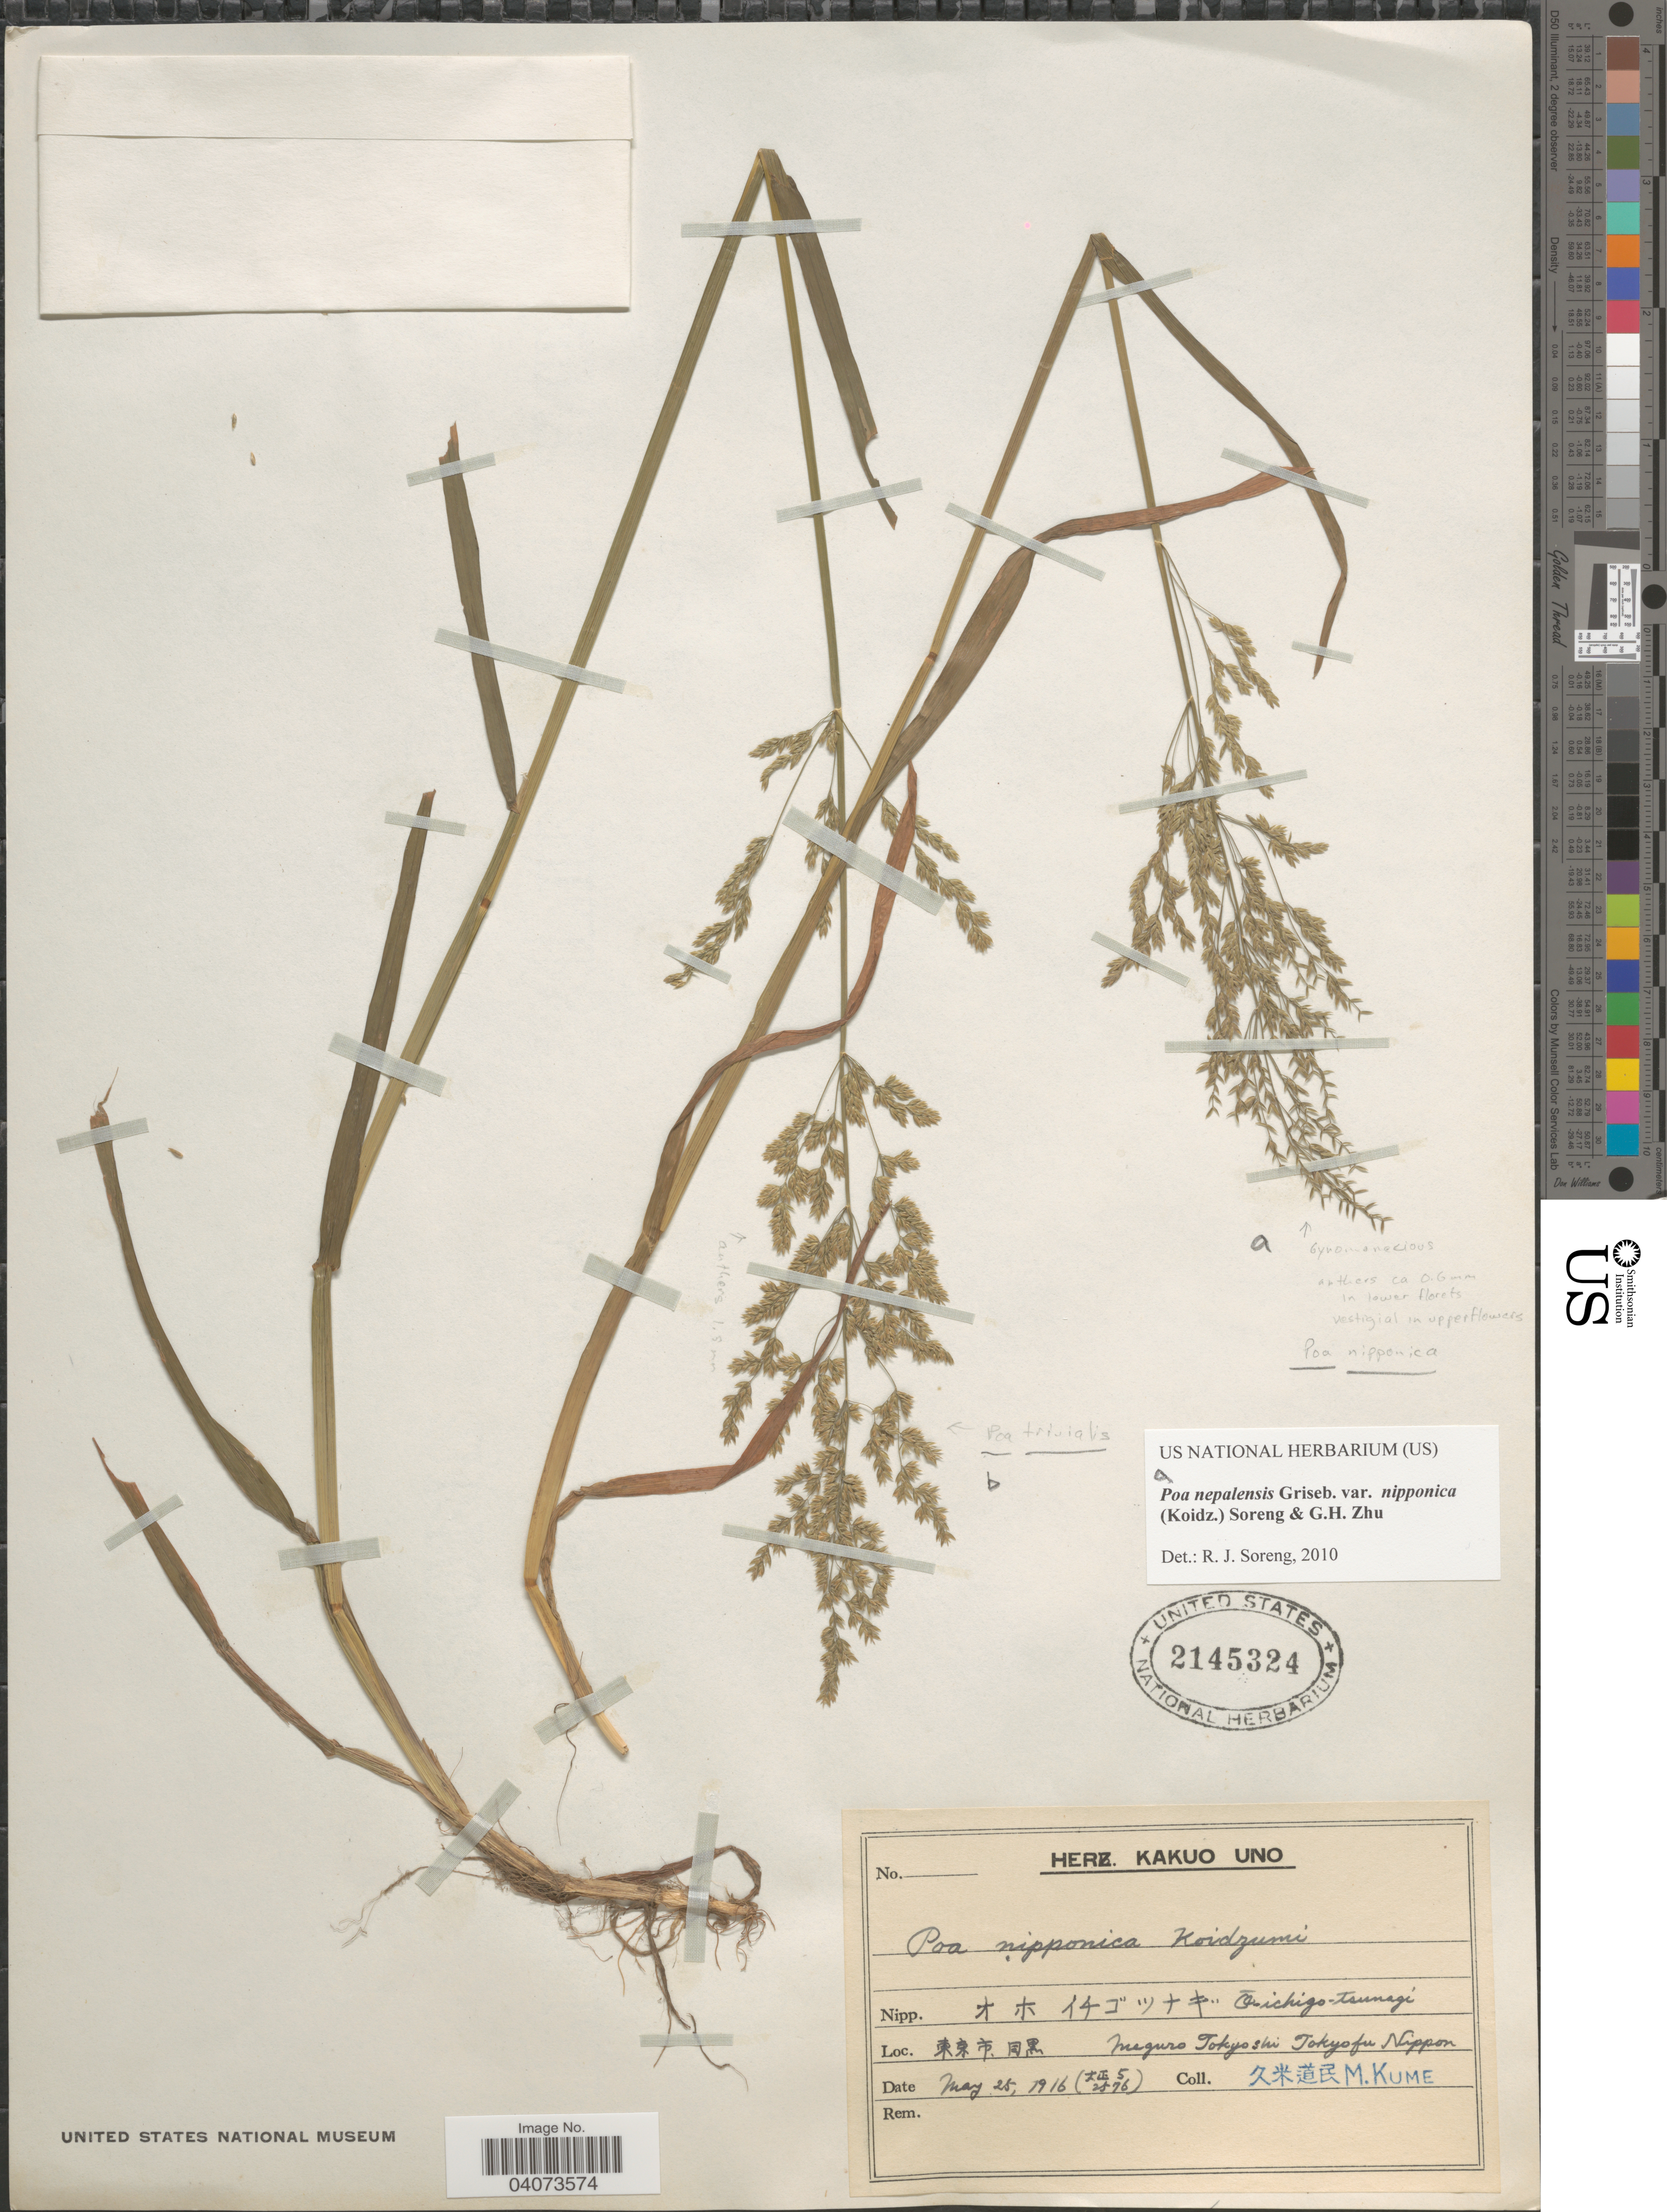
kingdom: Plantae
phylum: Tracheophyta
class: Liliopsida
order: Poales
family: Poaceae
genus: Poa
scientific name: Poa nepalensis var. nipponica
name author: (Koidz.) Soreng & G.H. Zhu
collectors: M. Kume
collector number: X5/2576?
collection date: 1916-05-25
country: Japan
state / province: Tokyo, Federal City of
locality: X Maguro Tokyoshi Tokyofu Nippon.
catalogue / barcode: US 2145324